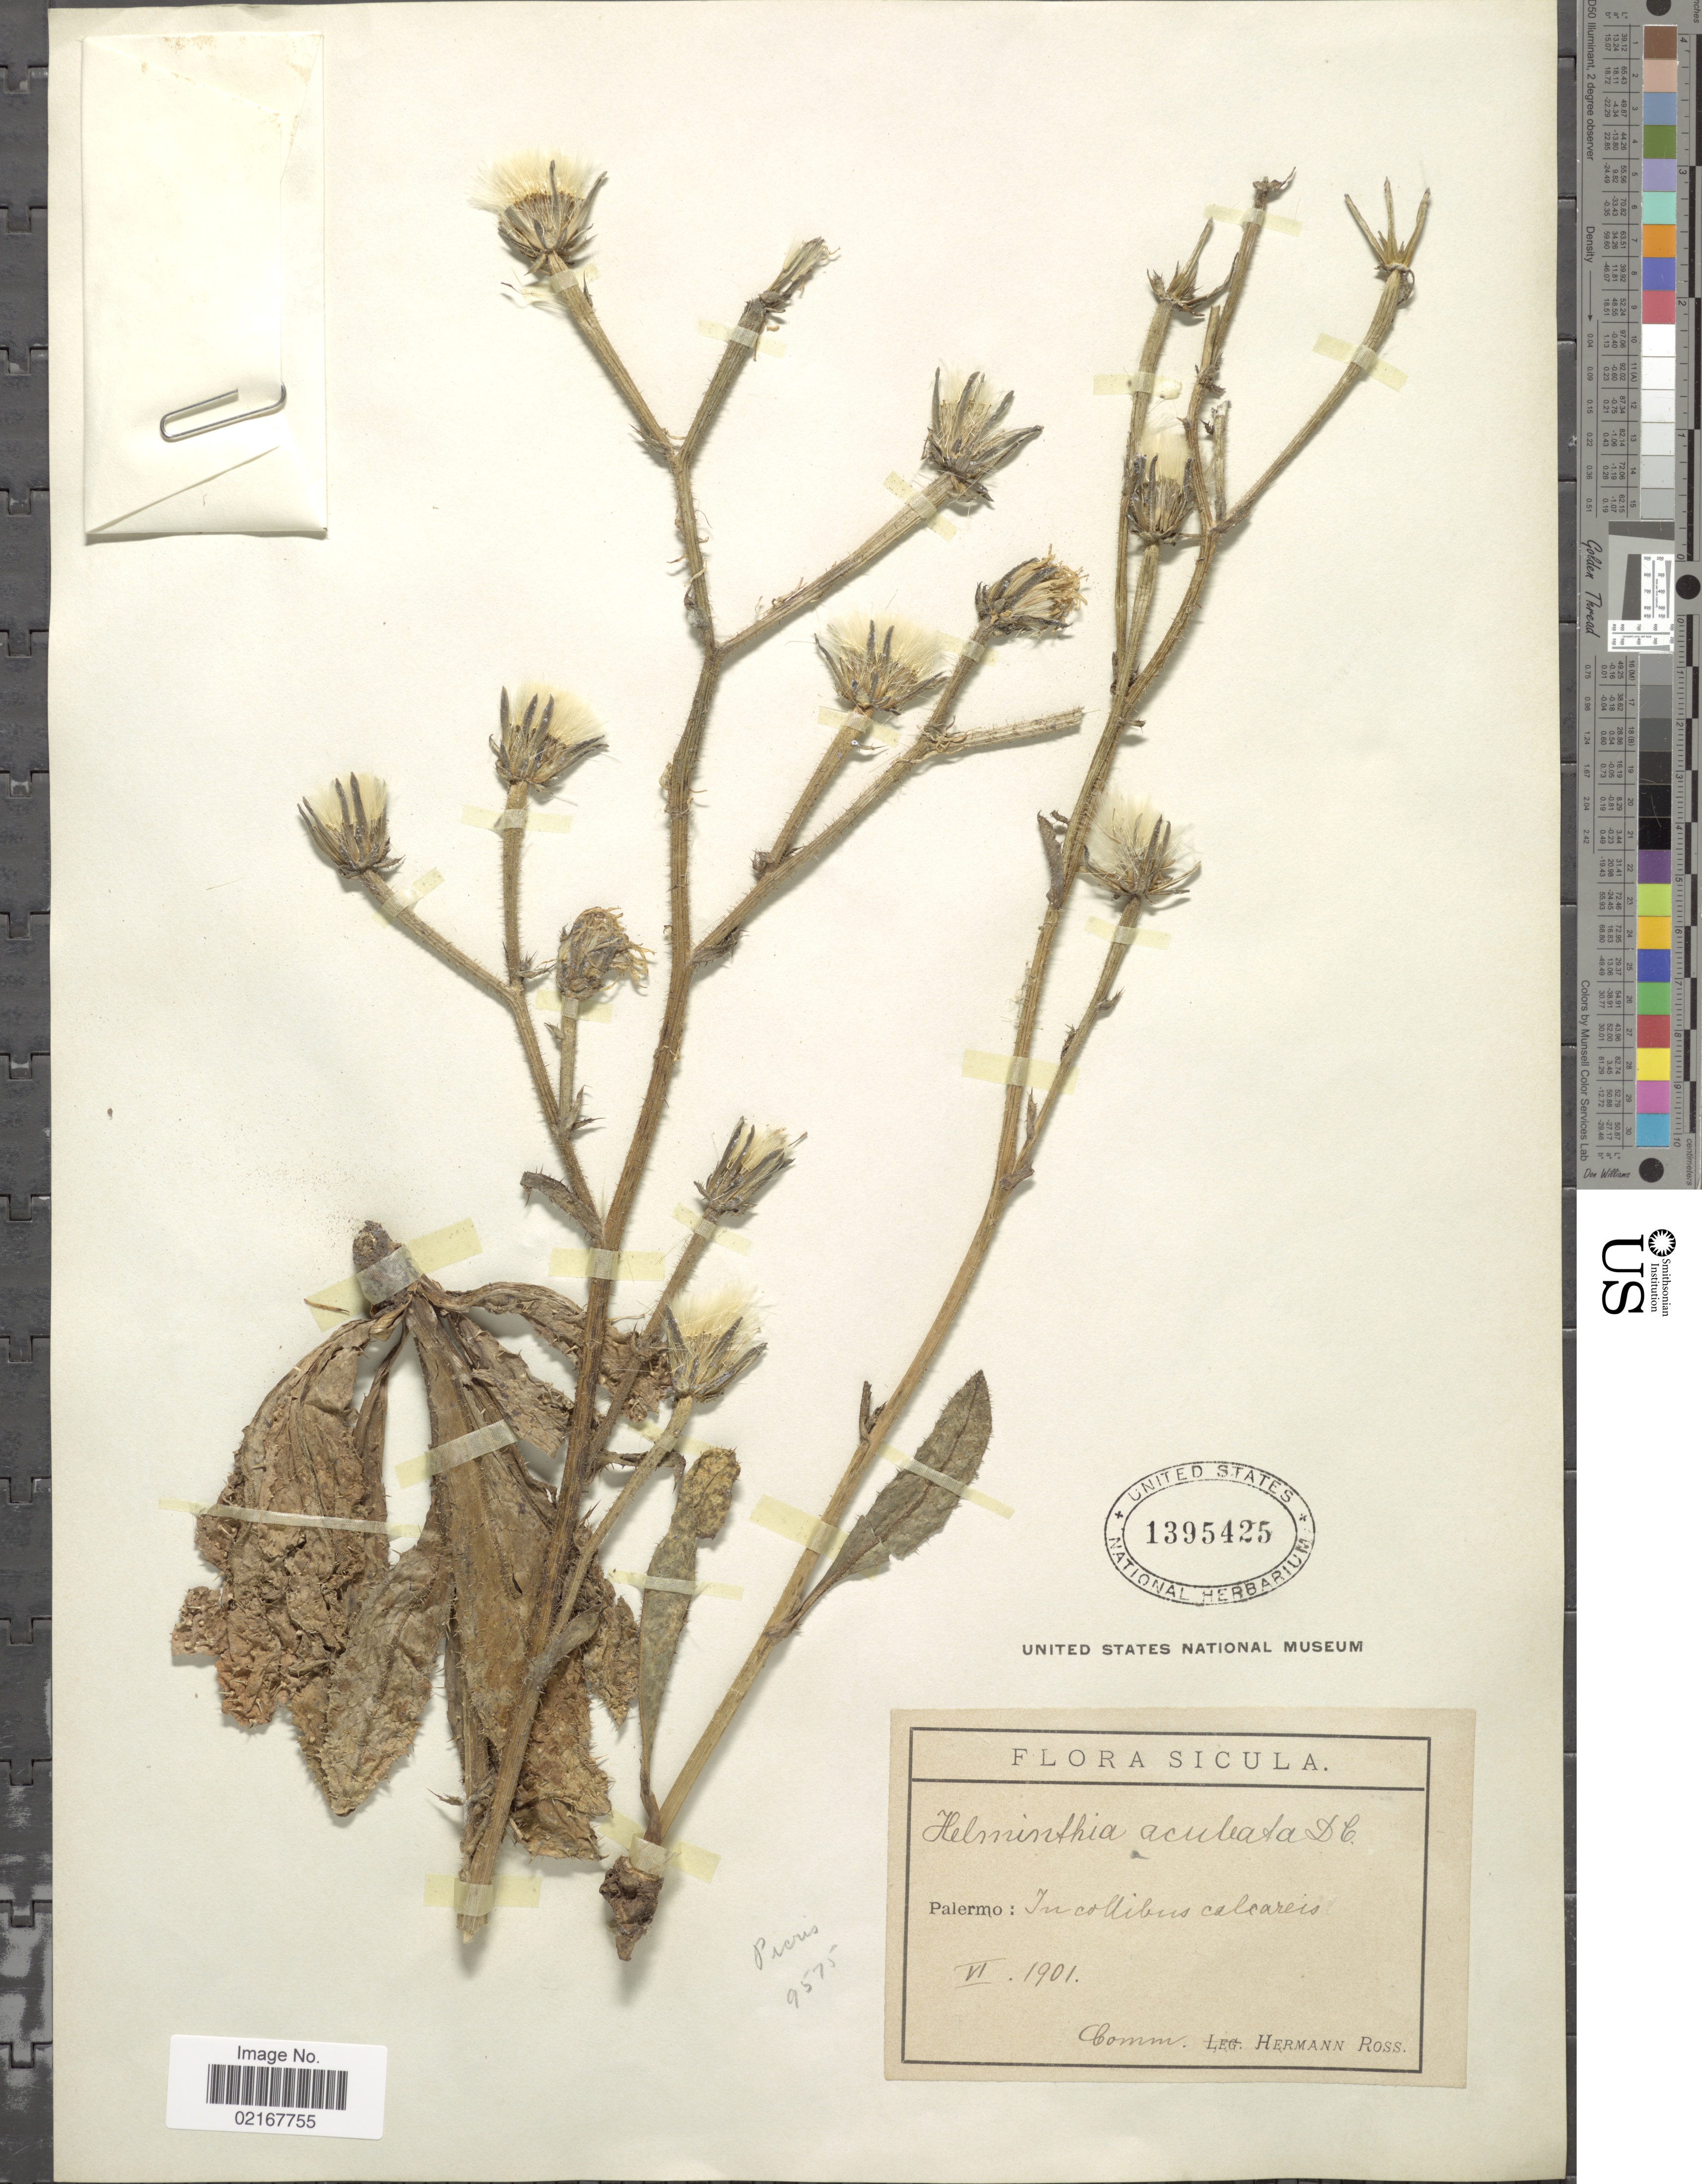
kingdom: Plantae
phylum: Tracheophyta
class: Magnoliopsida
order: Asterales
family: Asteraceae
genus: Helminthotheca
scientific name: Helminthotheca aculeata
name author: (Vahl) Lack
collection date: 1901-06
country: Italy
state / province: Siciliana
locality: Sicula, Palermo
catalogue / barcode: US 1395425